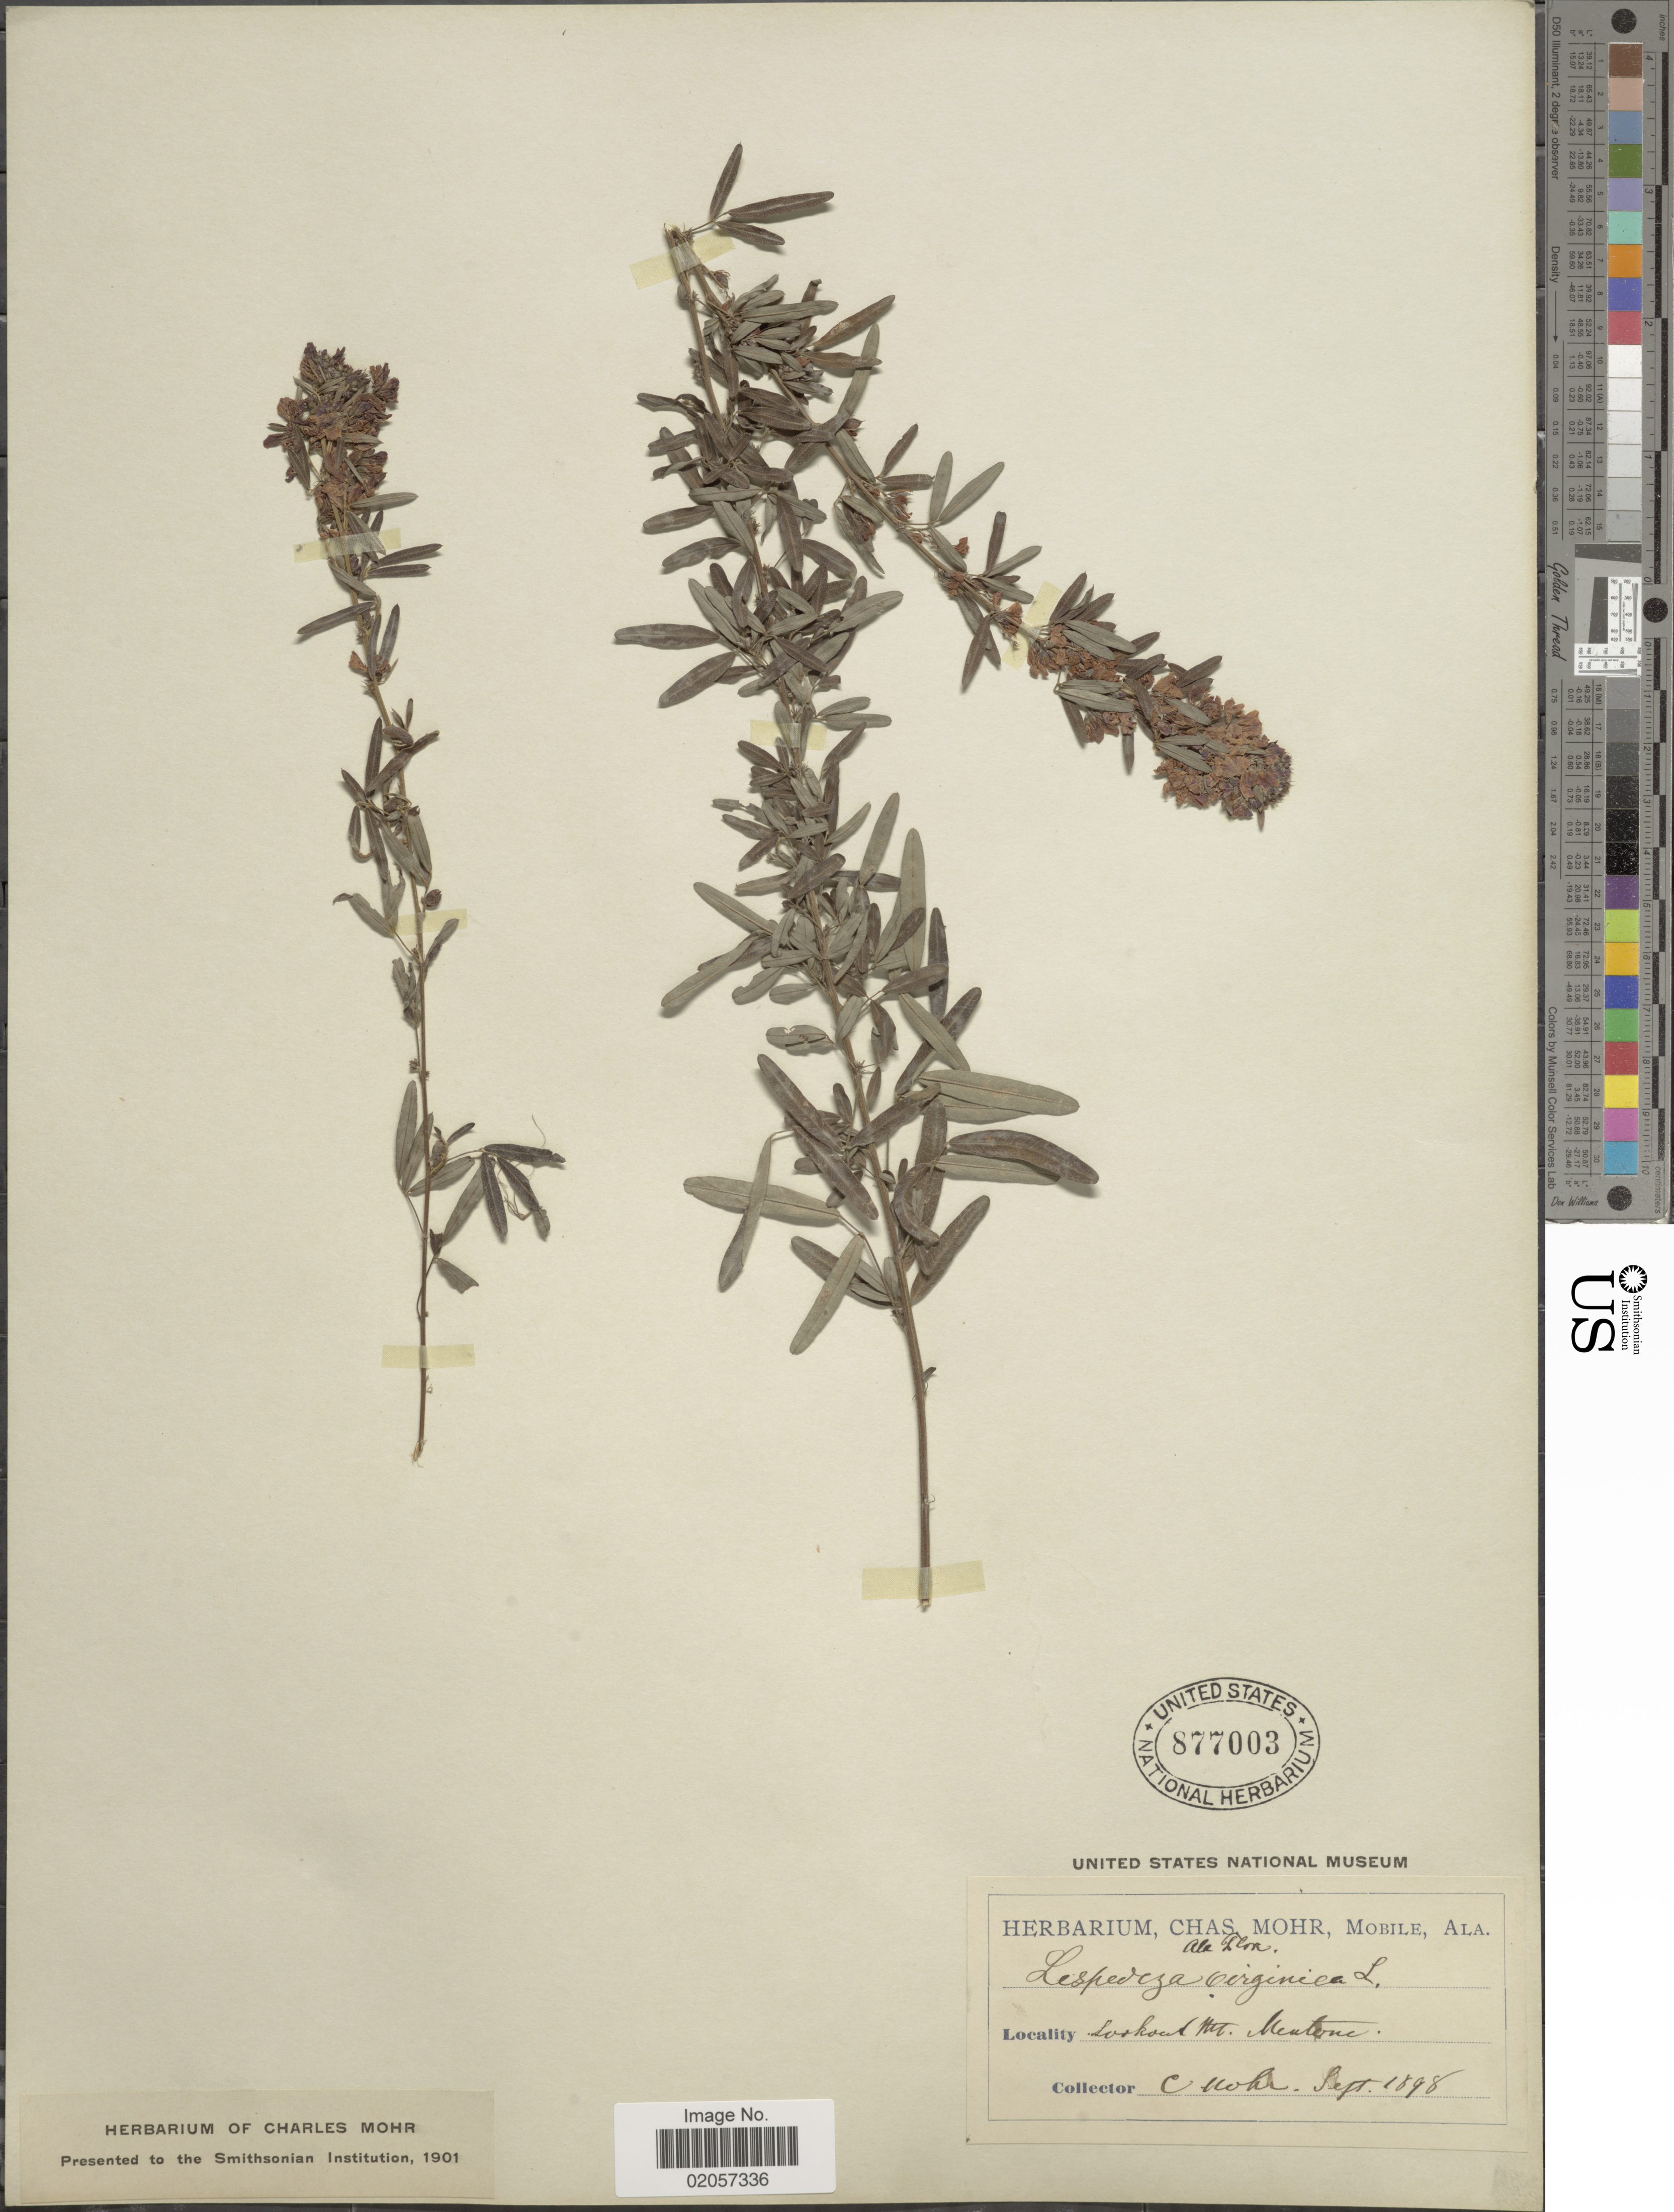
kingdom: Plantae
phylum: Tracheophyta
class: Magnoliopsida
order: Fabales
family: Fabaceae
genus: Lespedeza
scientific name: Lespedeza virginica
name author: (L.) Britton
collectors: C. T. Mohr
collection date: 1898-09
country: United States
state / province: Alabama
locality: Lookout Mt. Montane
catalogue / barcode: US 877003